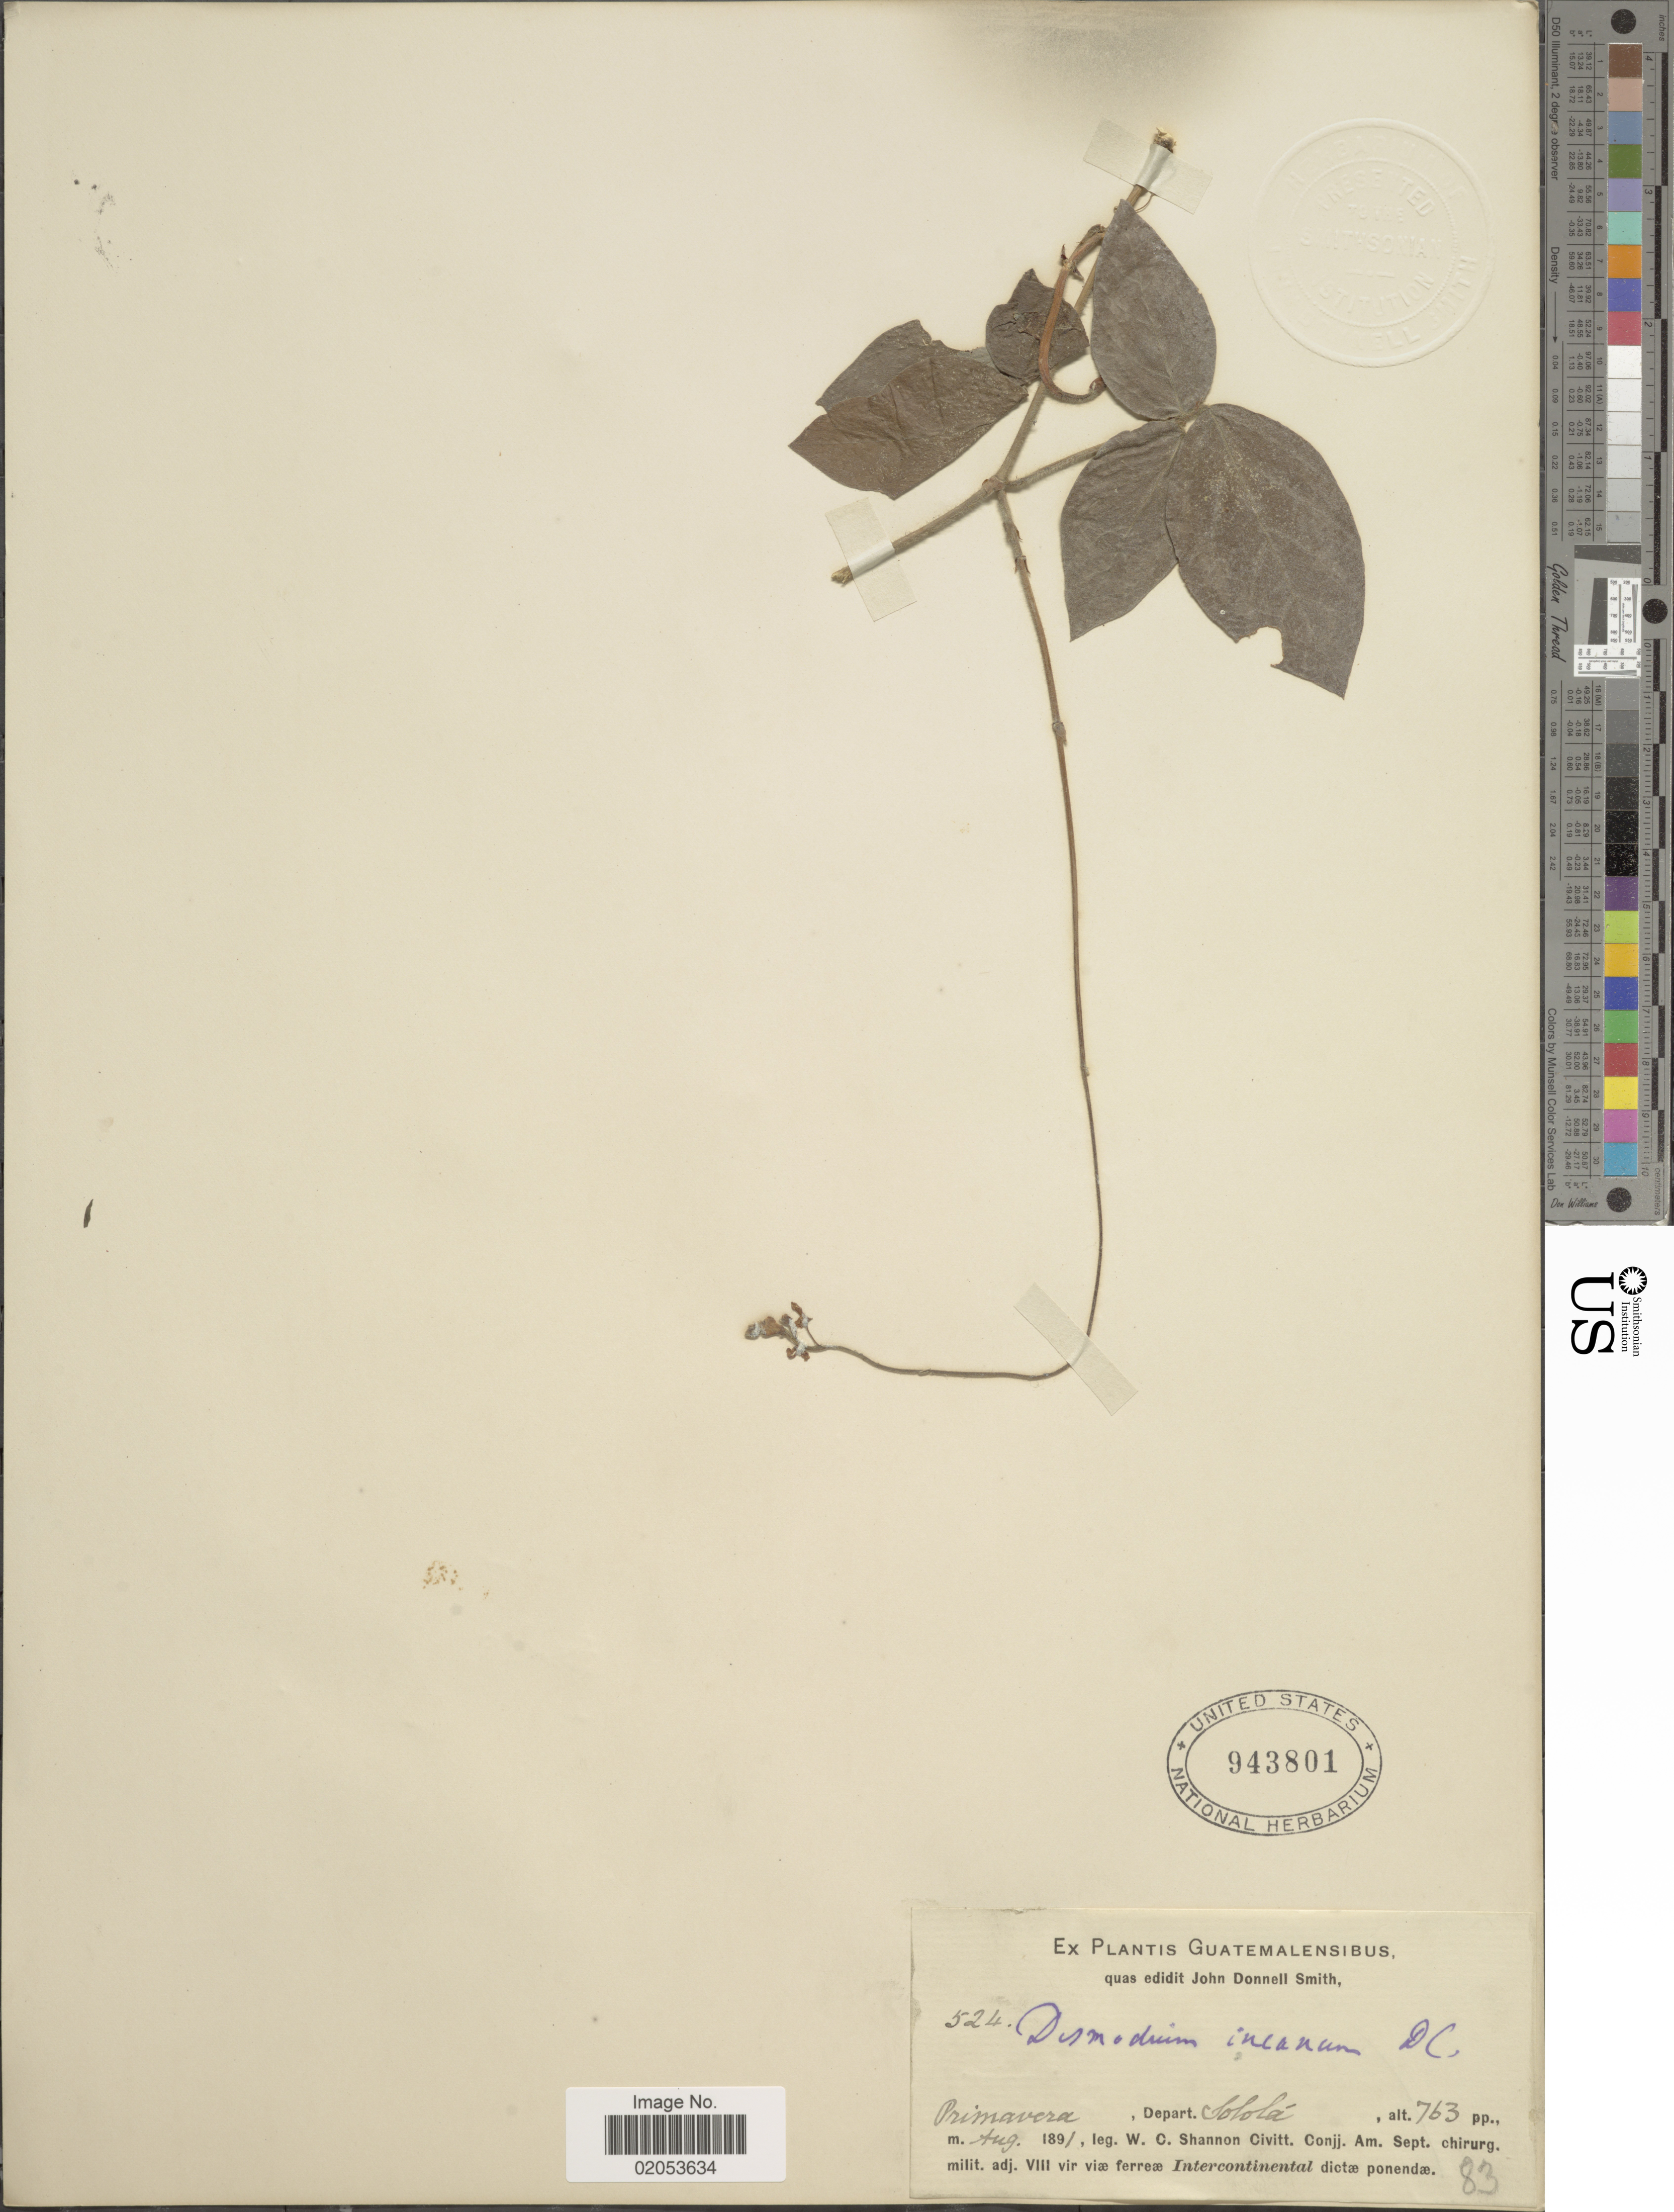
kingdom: Plantae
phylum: Tracheophyta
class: Magnoliopsida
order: Fabales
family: Fabaceae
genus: Desmodium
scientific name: Desmodium incanum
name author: (Sw.) DC.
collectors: J. Donnell Smith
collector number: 524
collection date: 1891-08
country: Guatemala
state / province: Sololá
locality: Primavera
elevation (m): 233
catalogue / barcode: US 943801